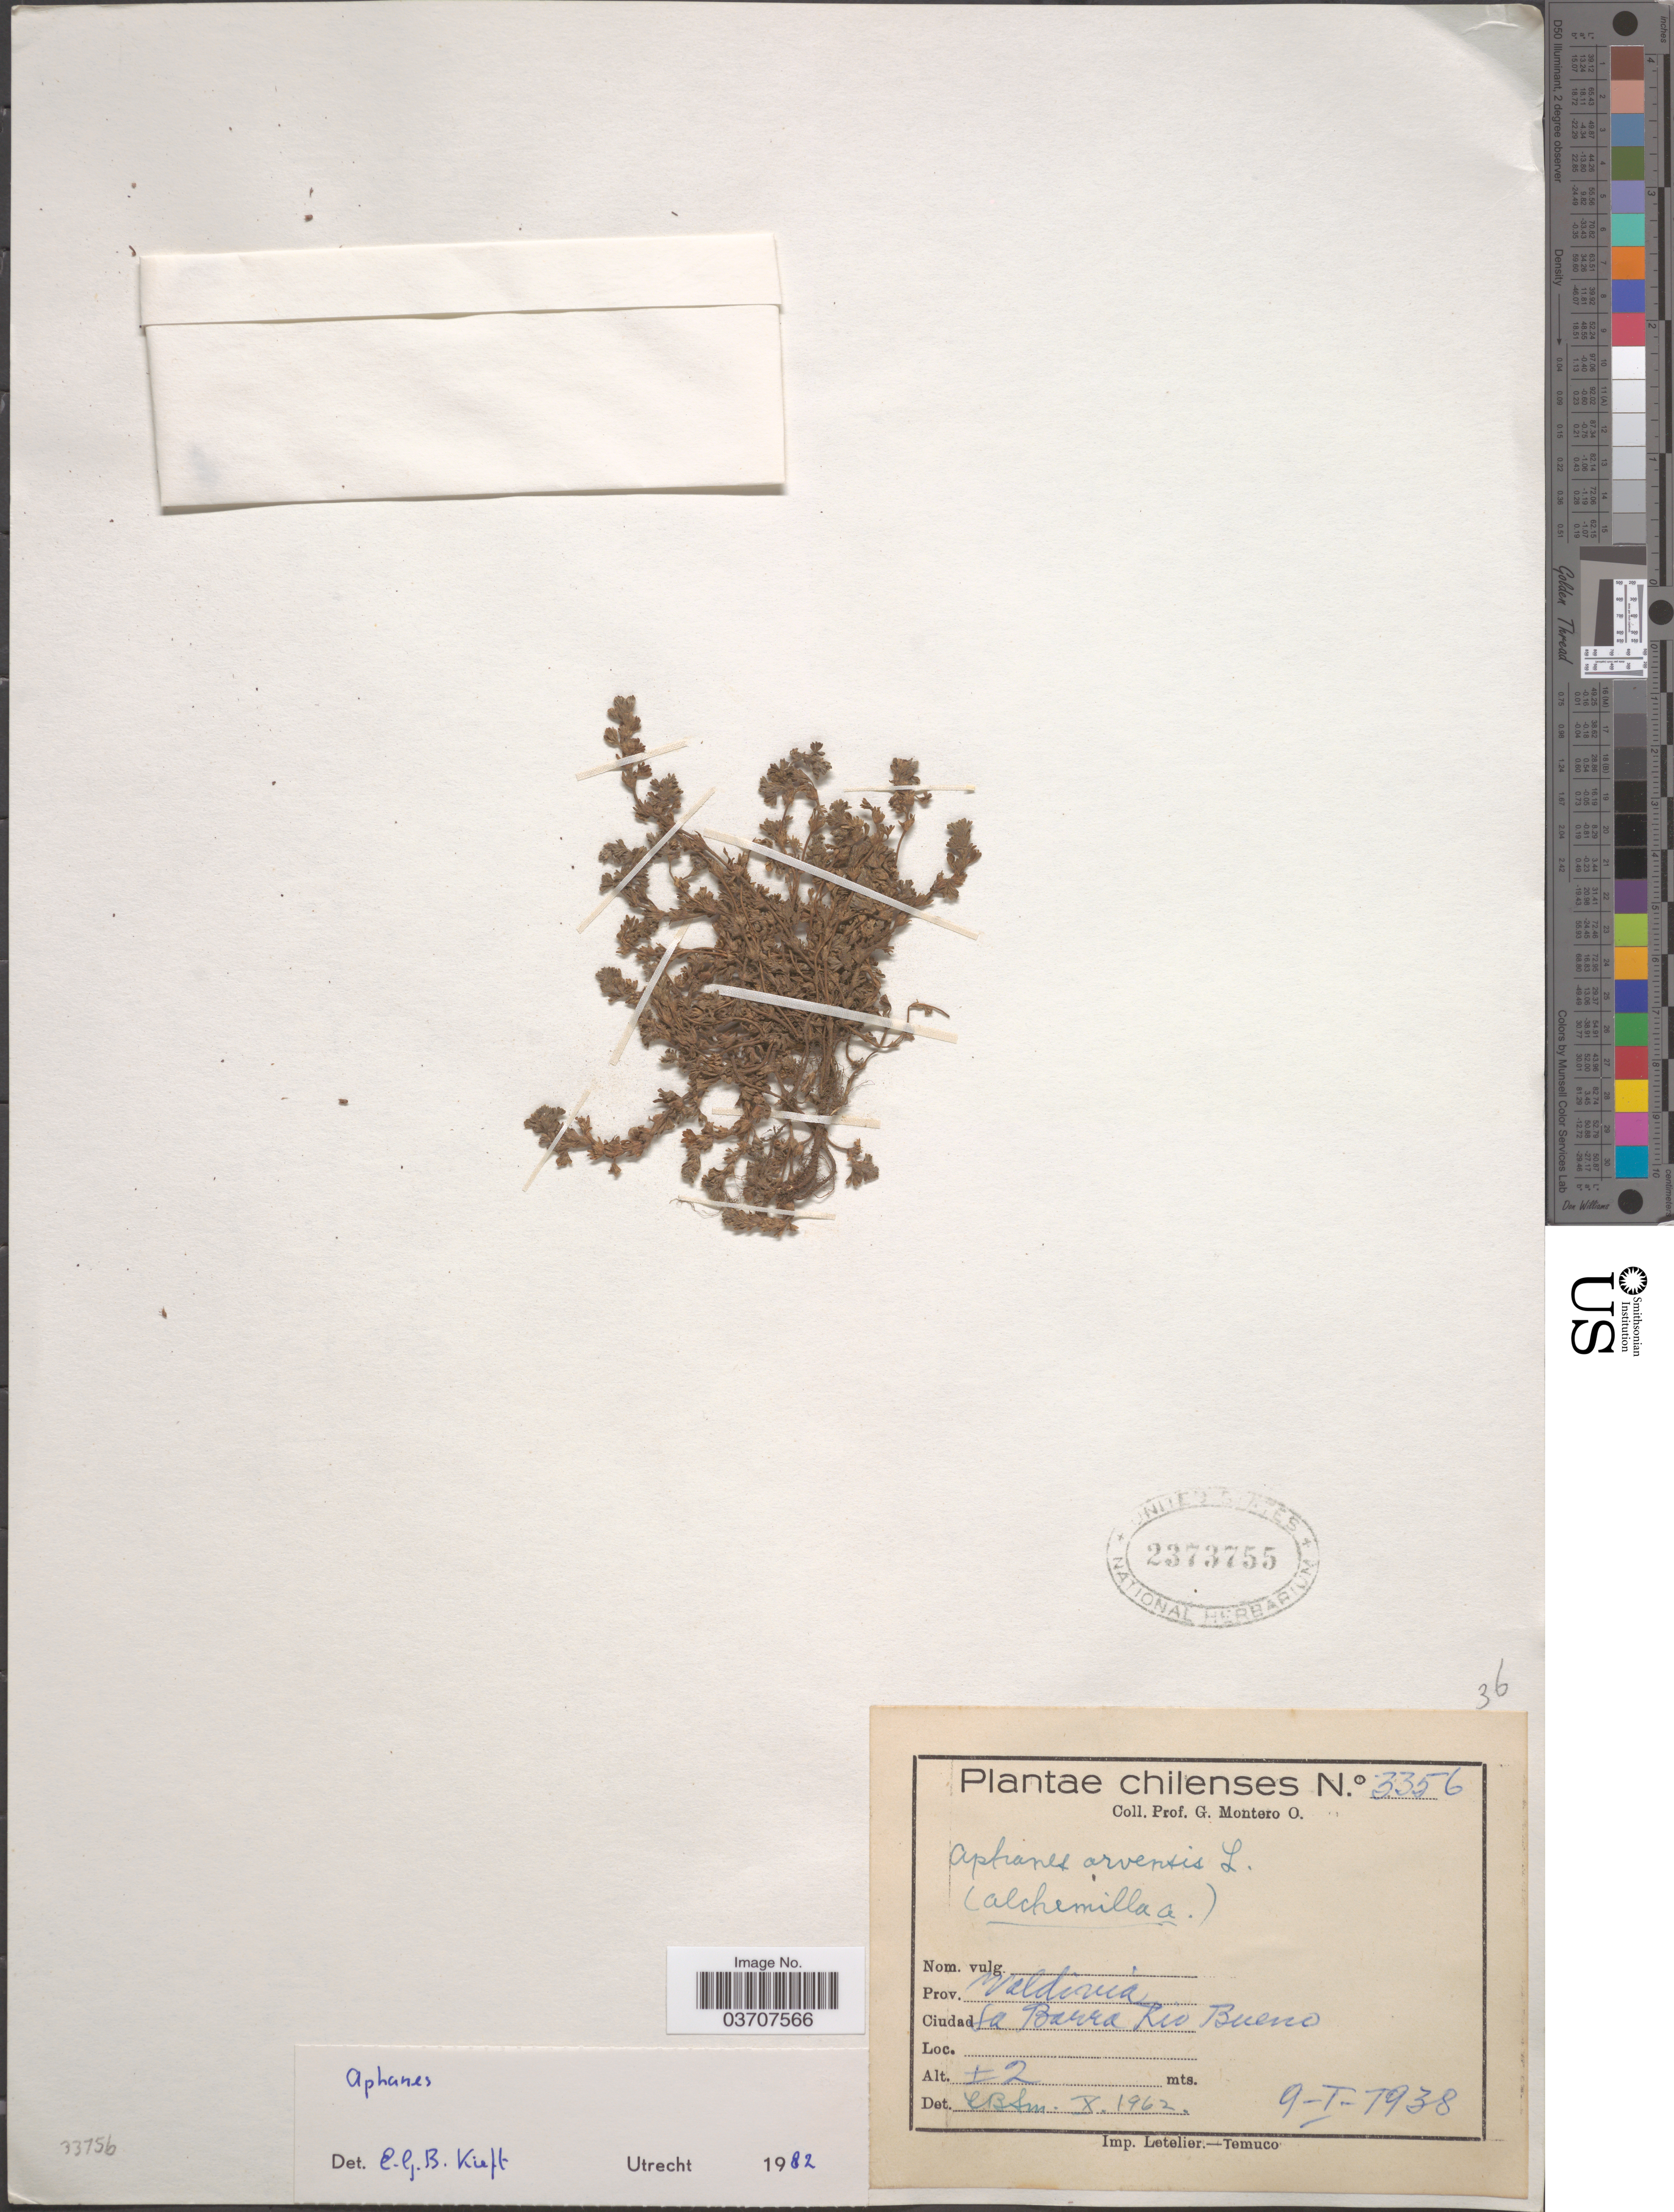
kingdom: Plantae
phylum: Tracheophyta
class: Magnoliopsida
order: Rosales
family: Rosaceae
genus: Aphanes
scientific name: Aphanes sp.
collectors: G. Montero O.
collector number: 3356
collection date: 1938-01-09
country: Chile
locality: Prov. Valdivia. Ciudad La Barra Rio Bueno.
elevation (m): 2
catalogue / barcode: US 2373755